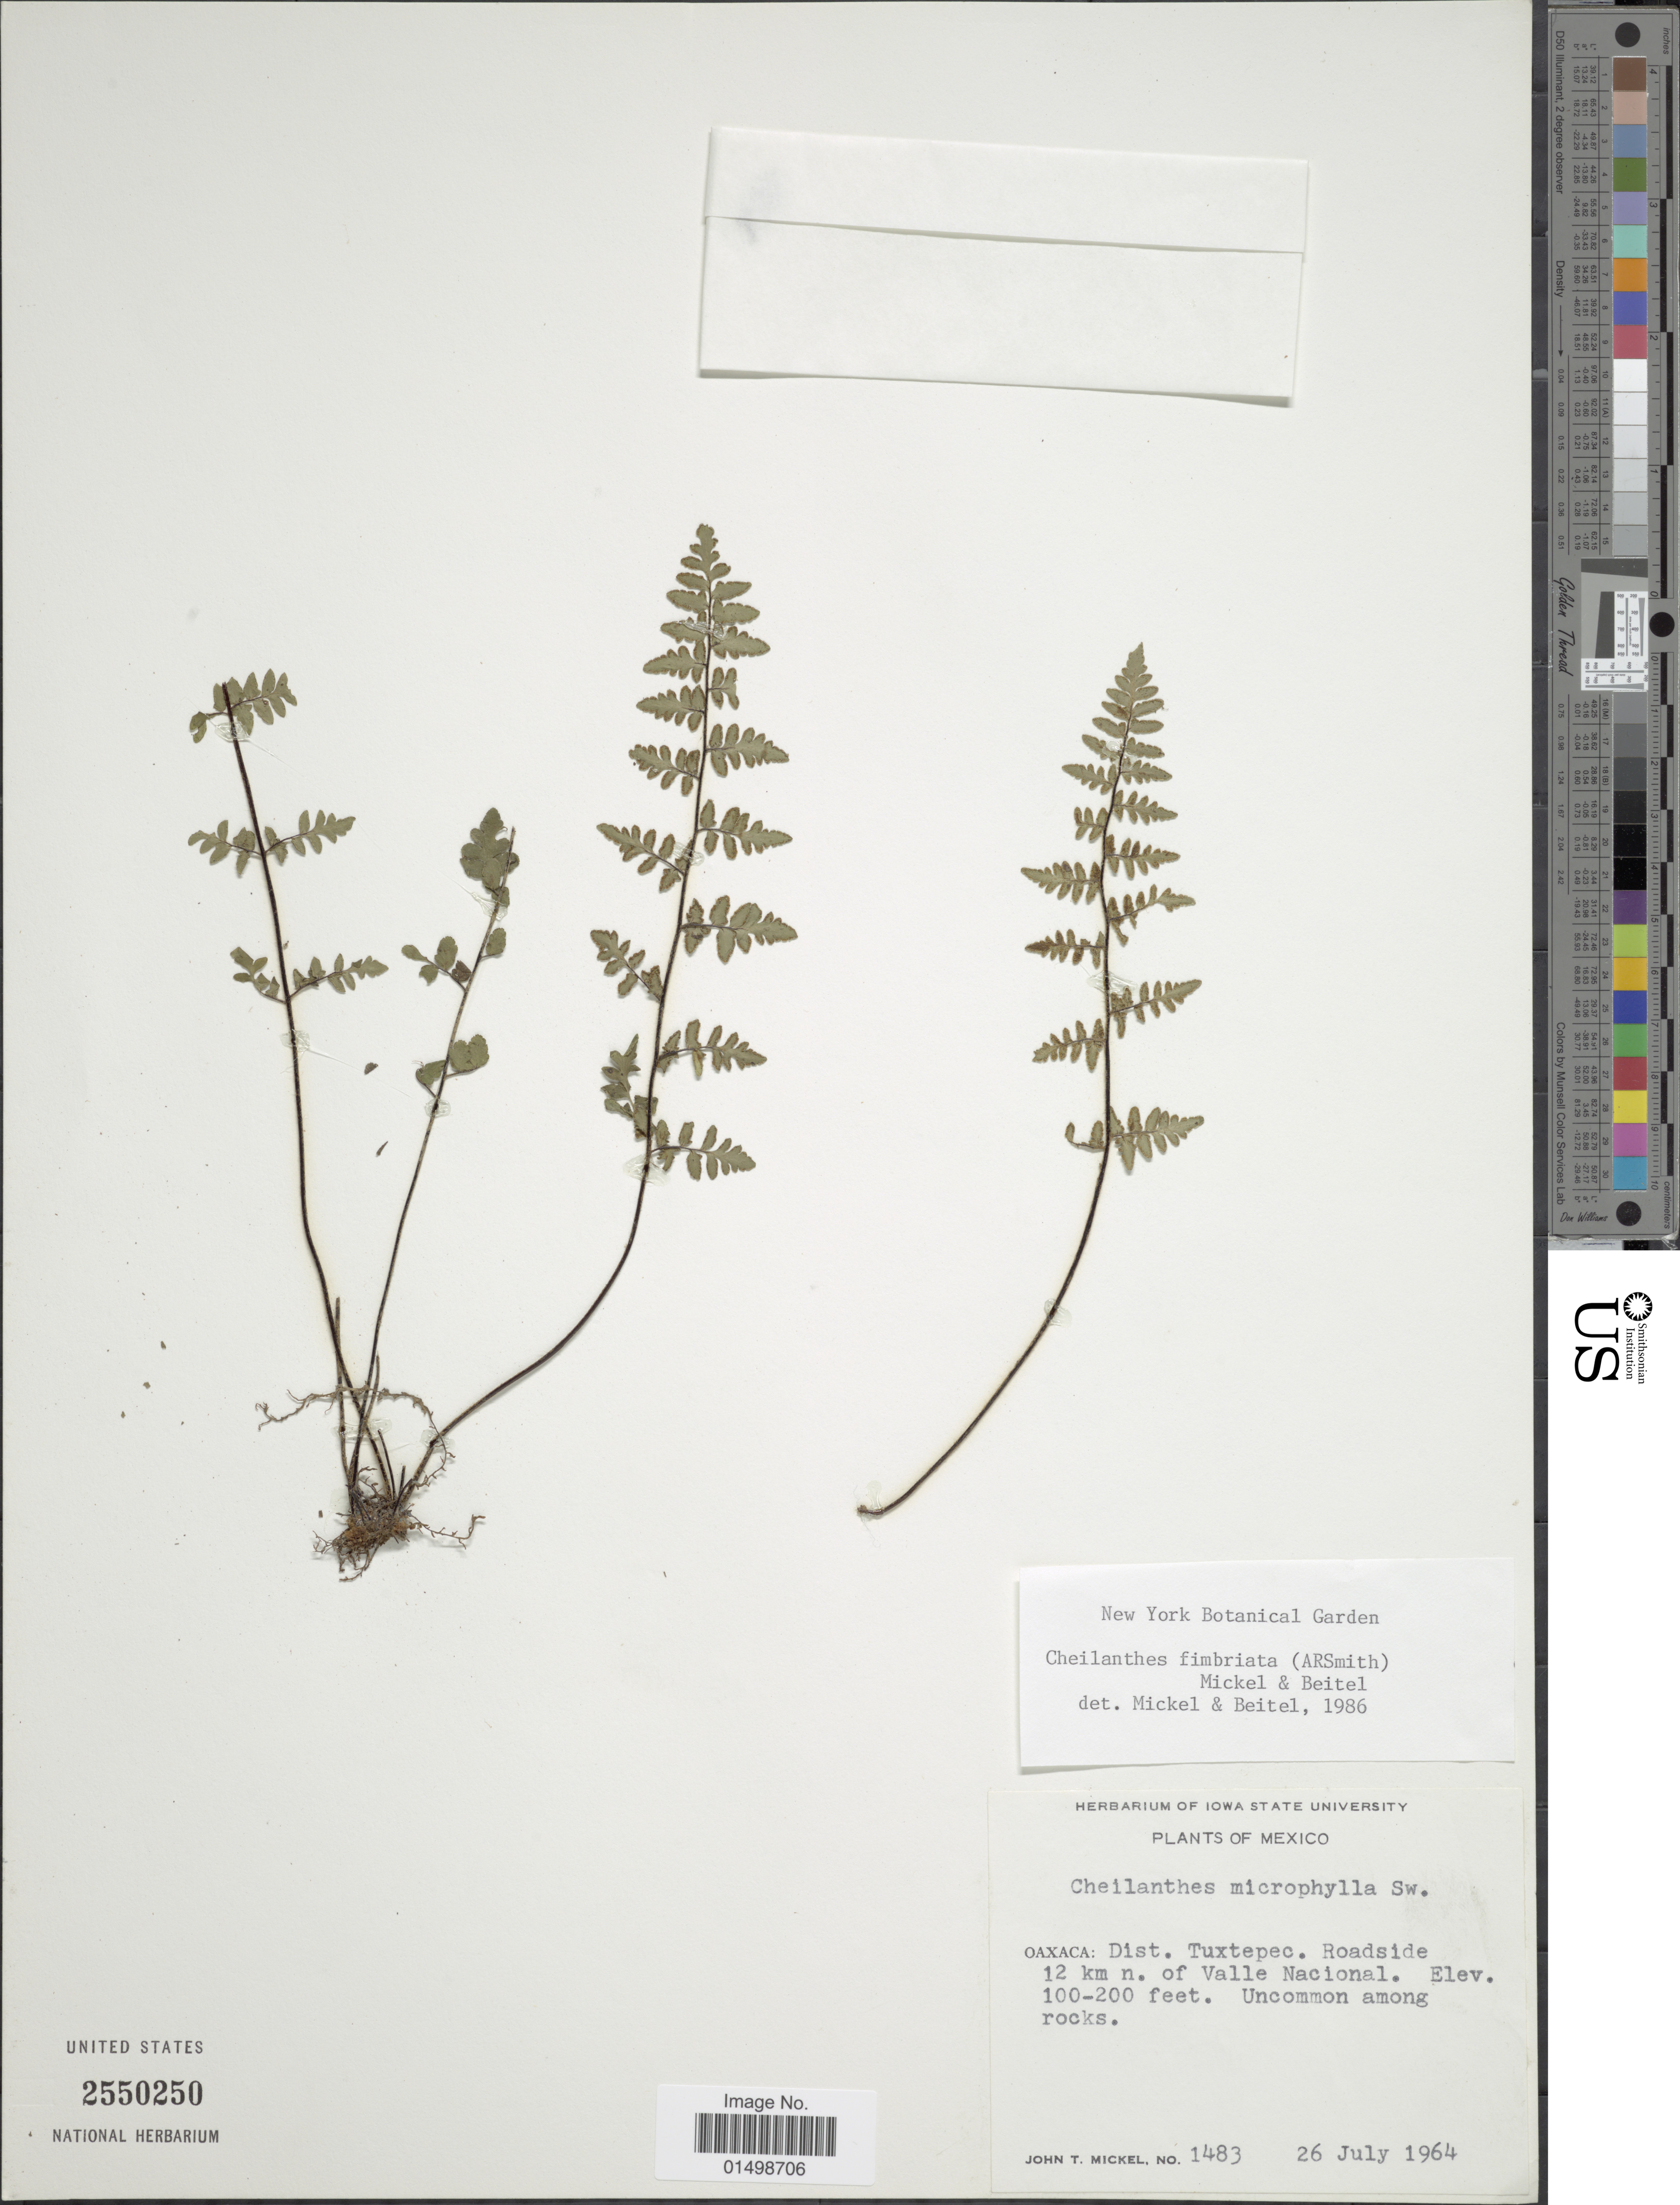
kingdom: Plantae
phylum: Tracheophyta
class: Polypodiopsida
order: Polypodiales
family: Pteridaceae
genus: Cheilanthes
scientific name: Cheilanthes fimbriata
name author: (A.R. Sm.) Mickel & Beitel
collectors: J. T. Mickel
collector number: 1483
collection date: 1964-07-26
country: Mexico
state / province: Oaxaca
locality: Dist. Tuxtepec. Roadside 12 km n. of Valle Nacional.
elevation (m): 30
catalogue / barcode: US 2550250